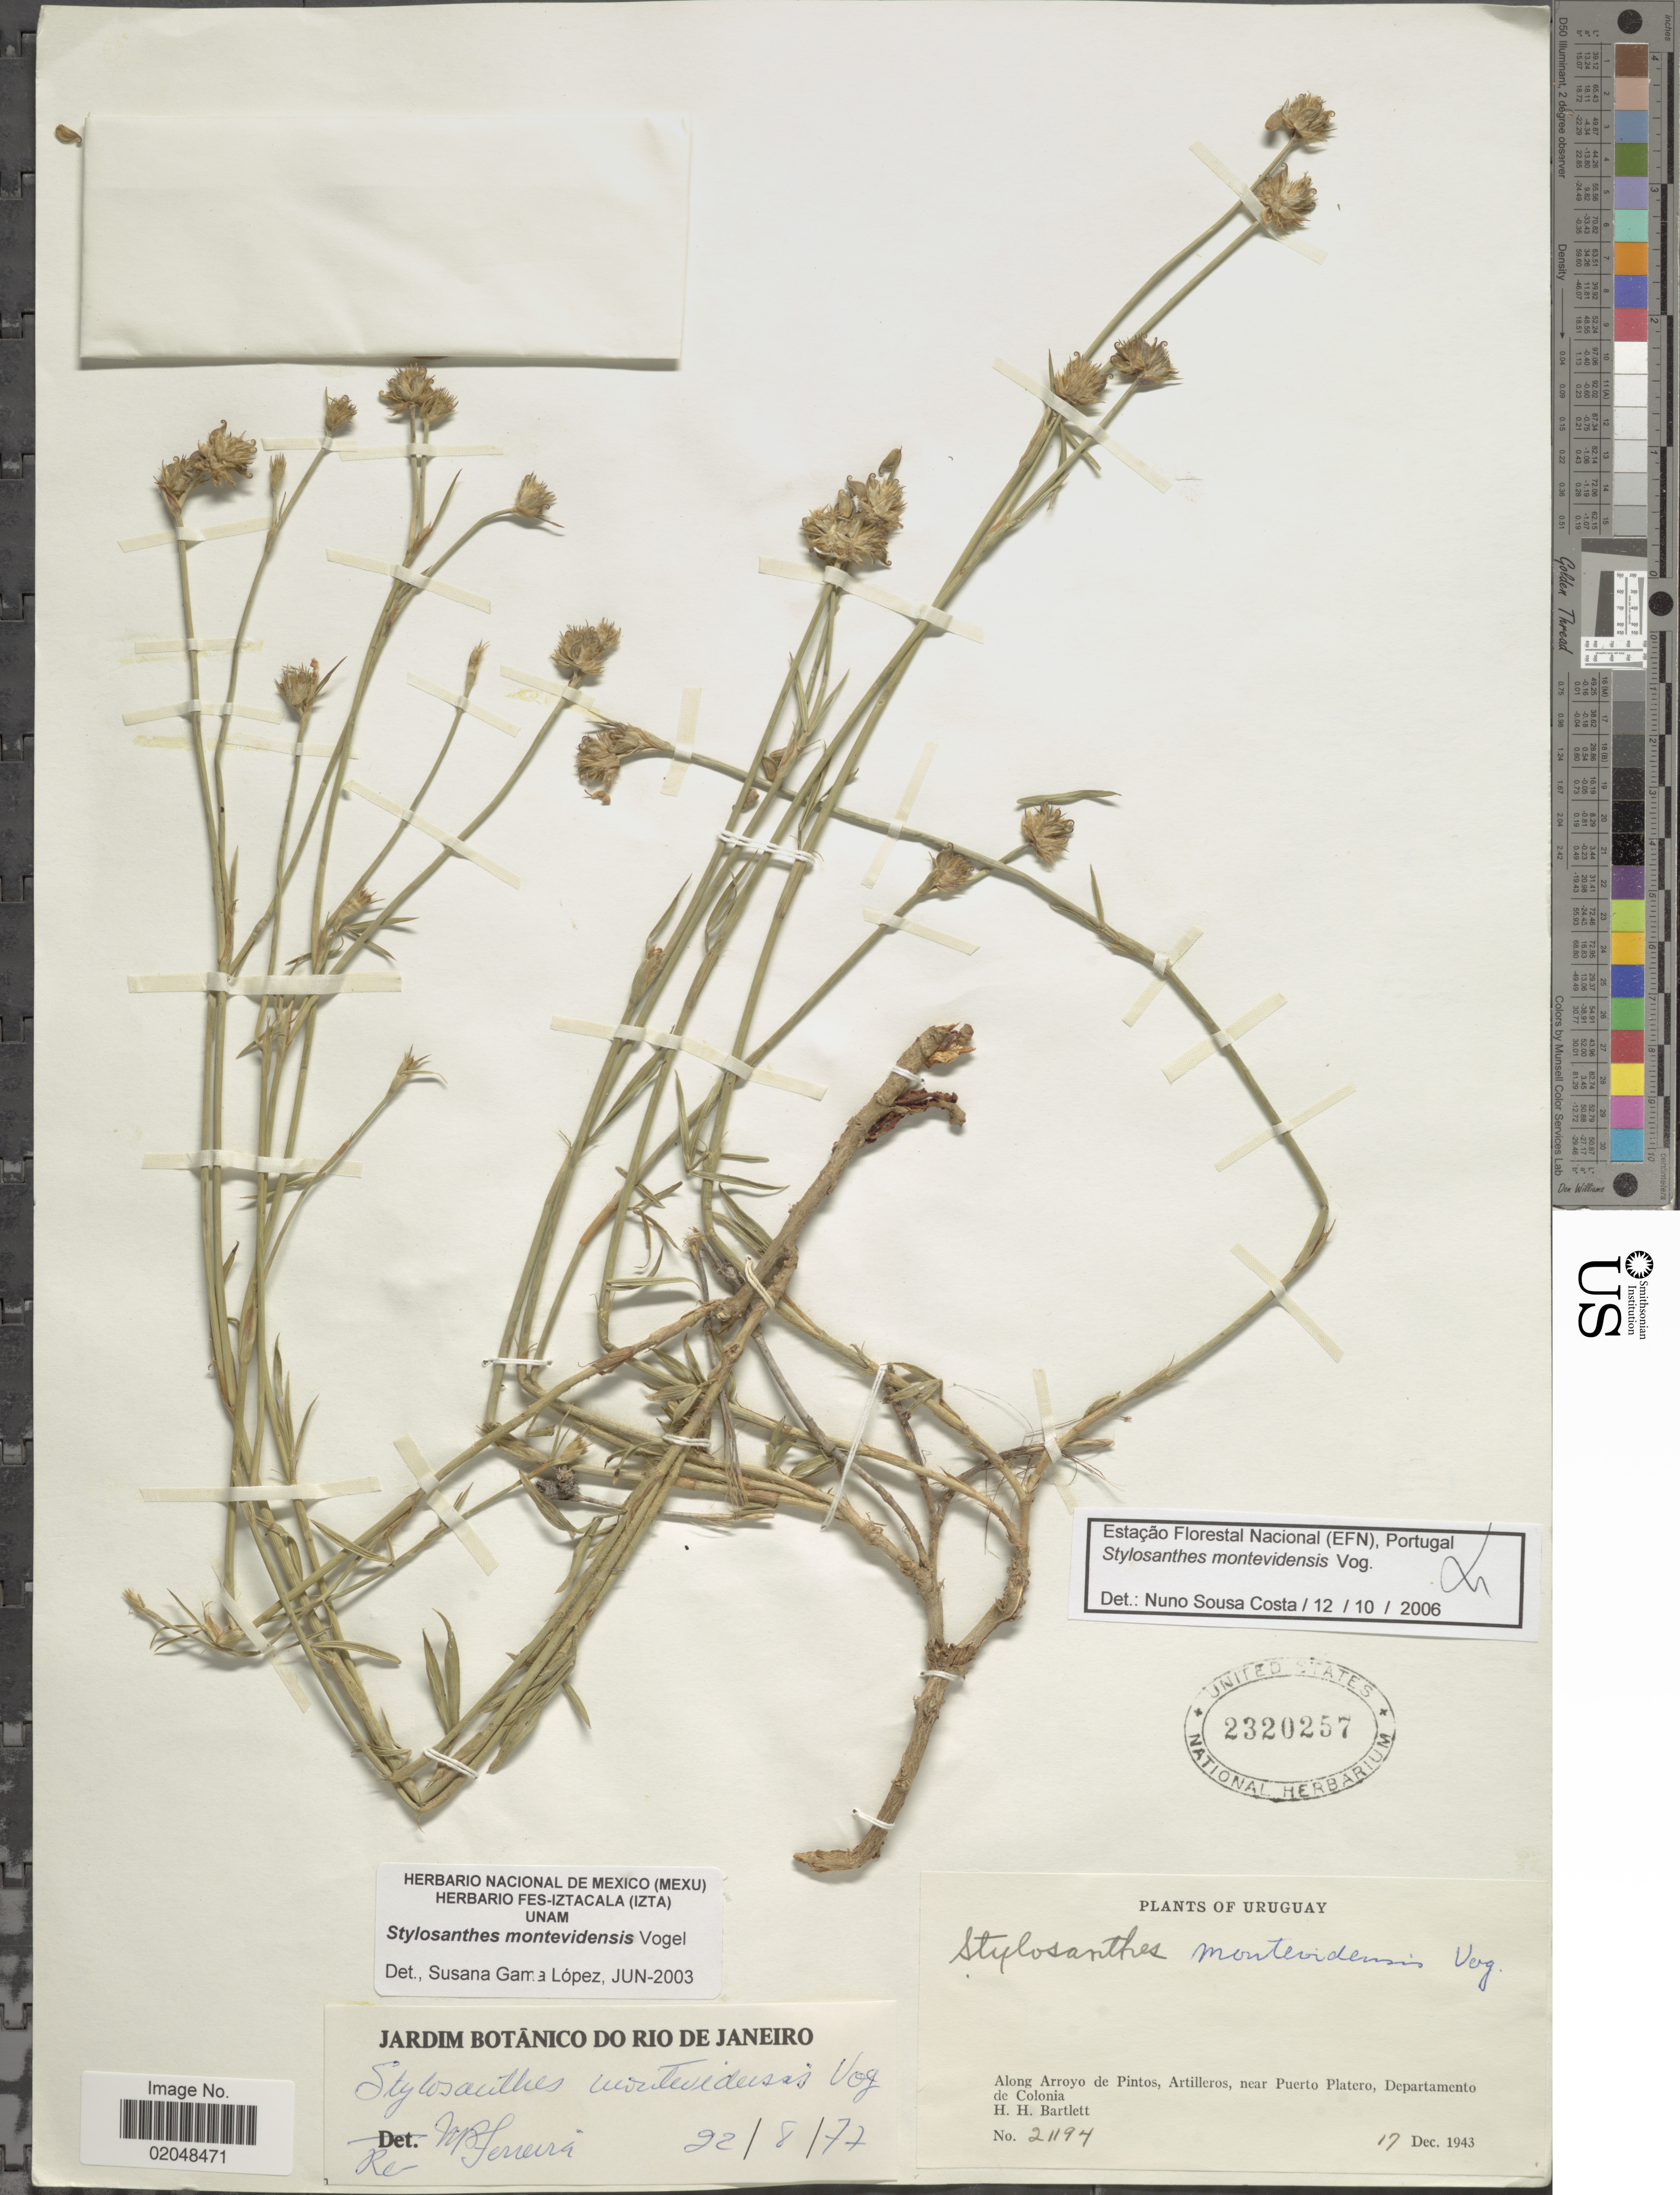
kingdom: Plantae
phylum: Tracheophyta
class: Magnoliopsida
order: Fabales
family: Fabaceae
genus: Stylosanthes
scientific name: Stylosanthes montevidensis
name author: Vogel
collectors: H. H. Bartlett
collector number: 21194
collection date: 1943-12-17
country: Uruguay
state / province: Colonia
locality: Along Arroyo de Pintos, Artilleros, near Puerto Platera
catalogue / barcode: US 2320257